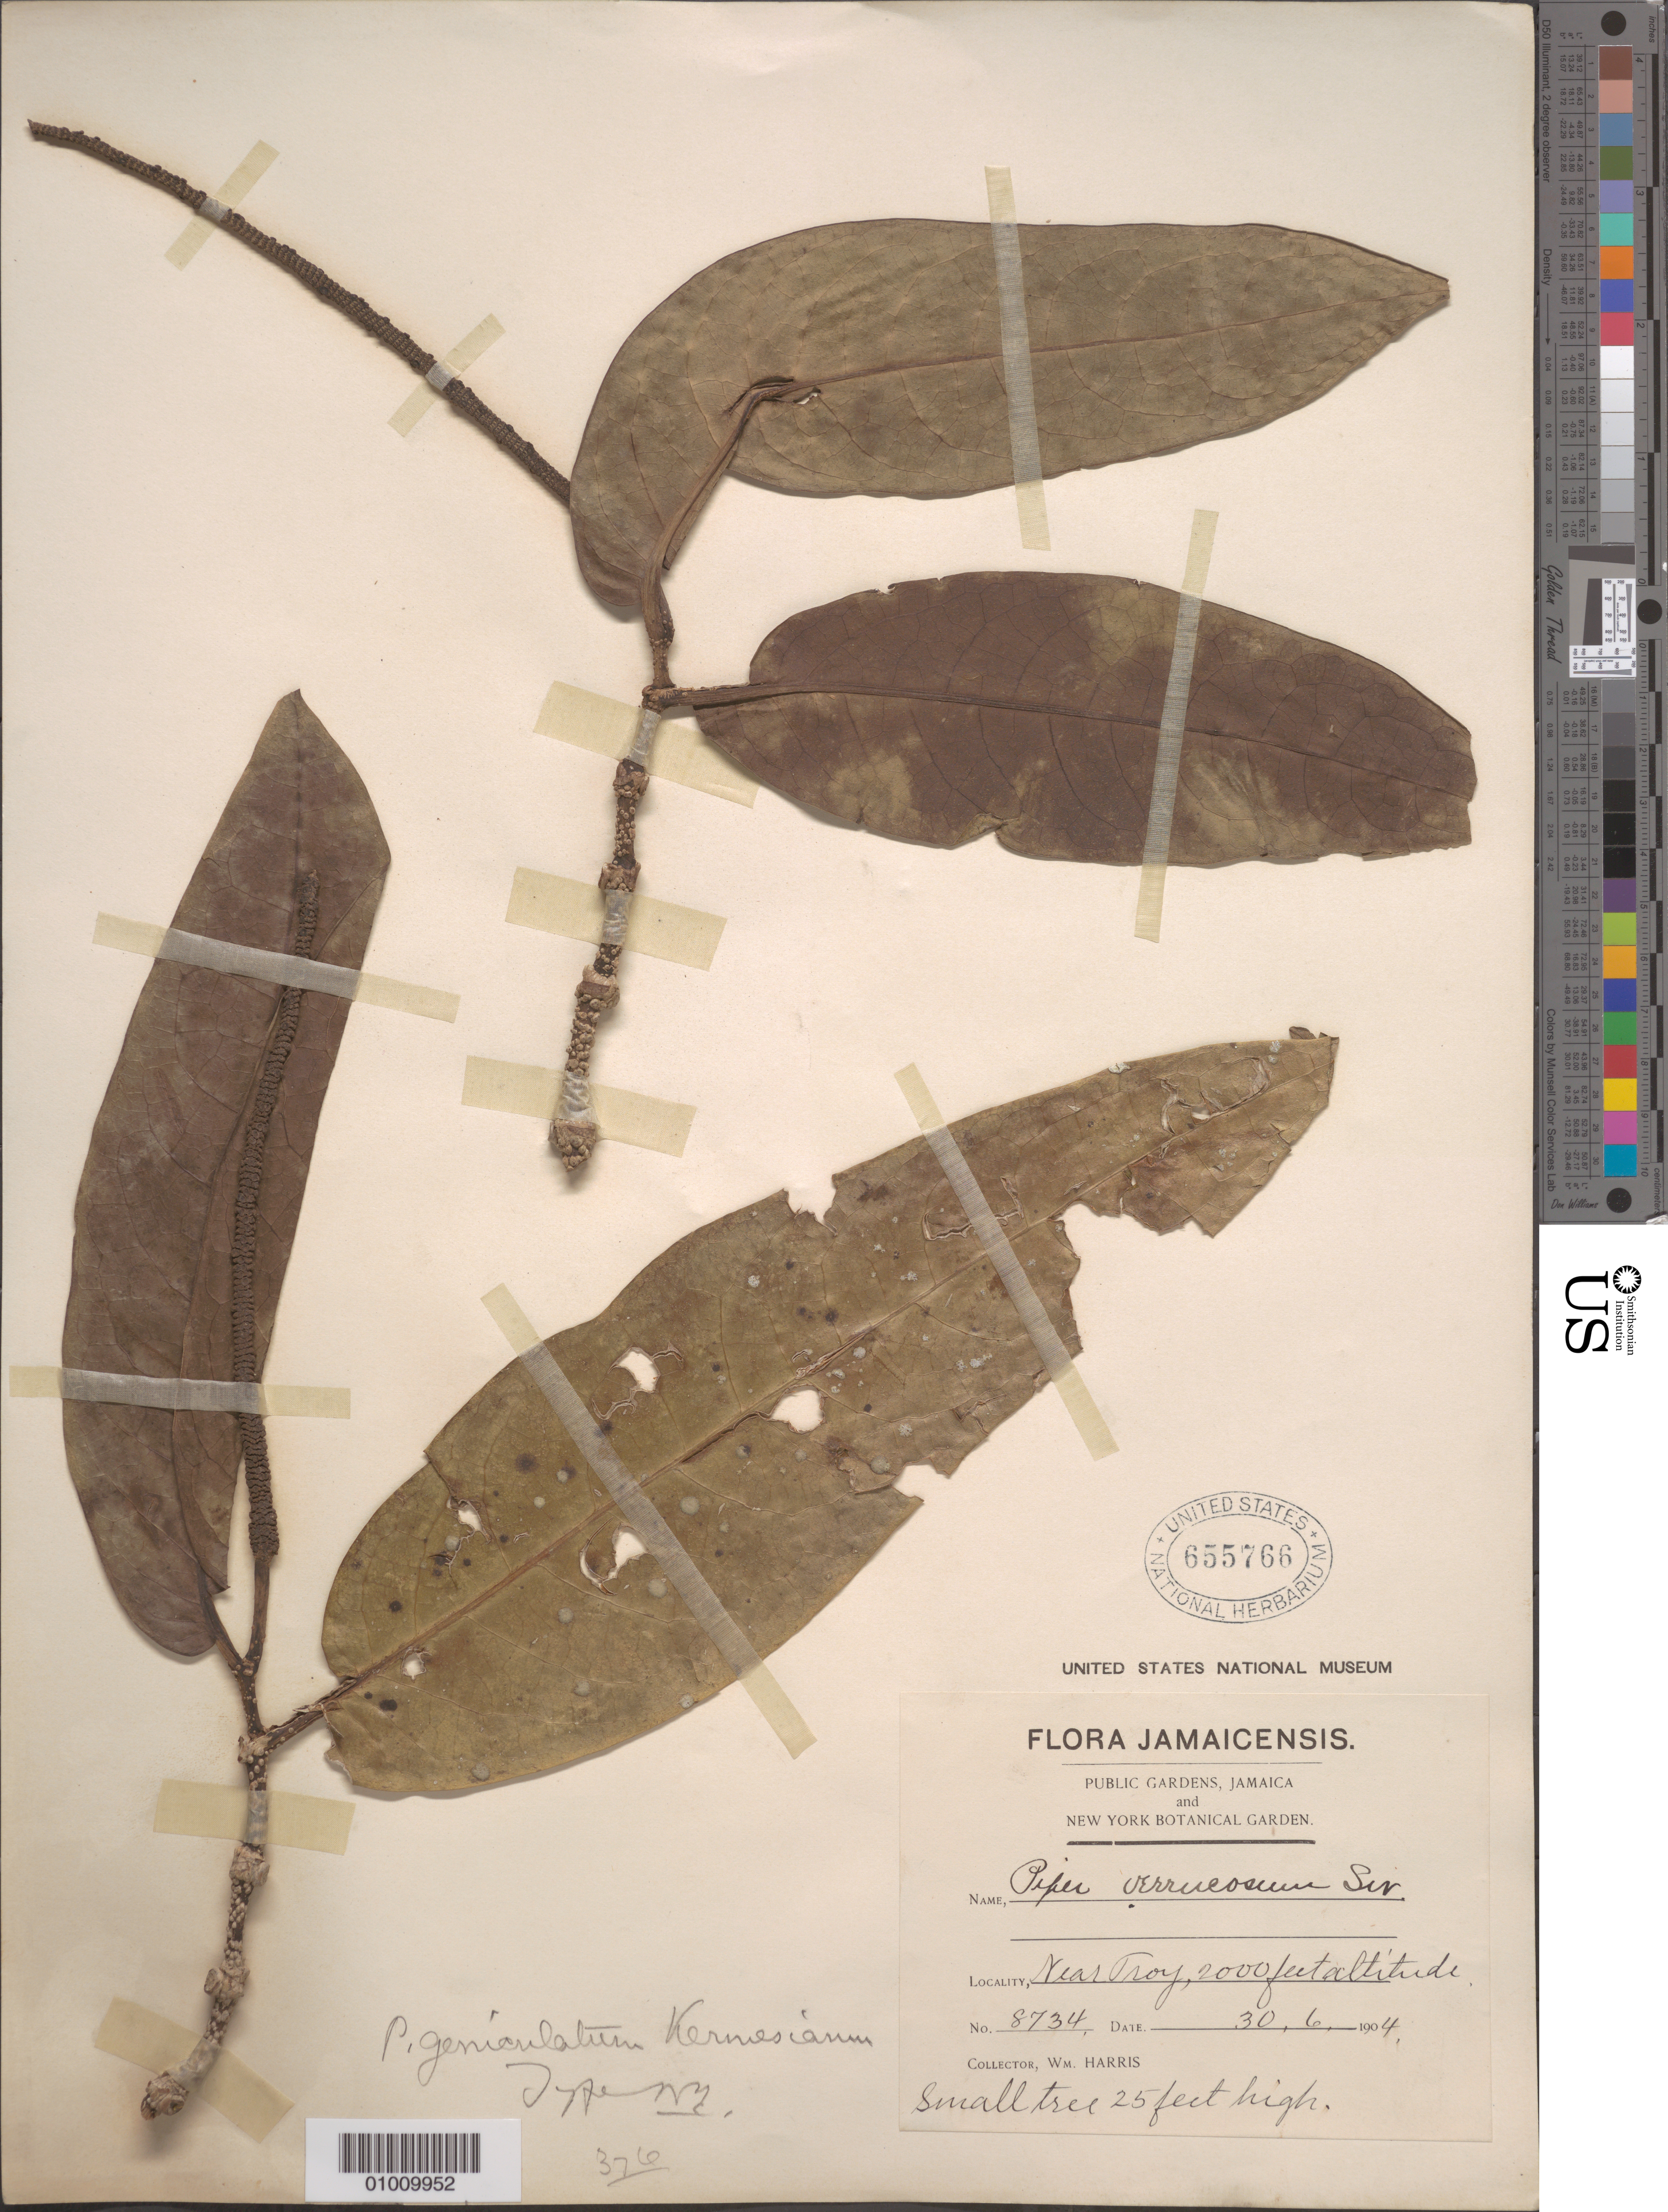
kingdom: Plantae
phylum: Tracheophyta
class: Magnoliopsida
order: Piperales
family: Piperaceae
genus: Piper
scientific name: Piper geniculatum var. verdeanum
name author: C. DC.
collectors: W. Harris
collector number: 8734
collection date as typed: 30 Jun 1904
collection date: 1904-06-30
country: Jamaica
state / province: Trelawny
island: Jamaica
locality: Near Troy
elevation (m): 610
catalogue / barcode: US 655766